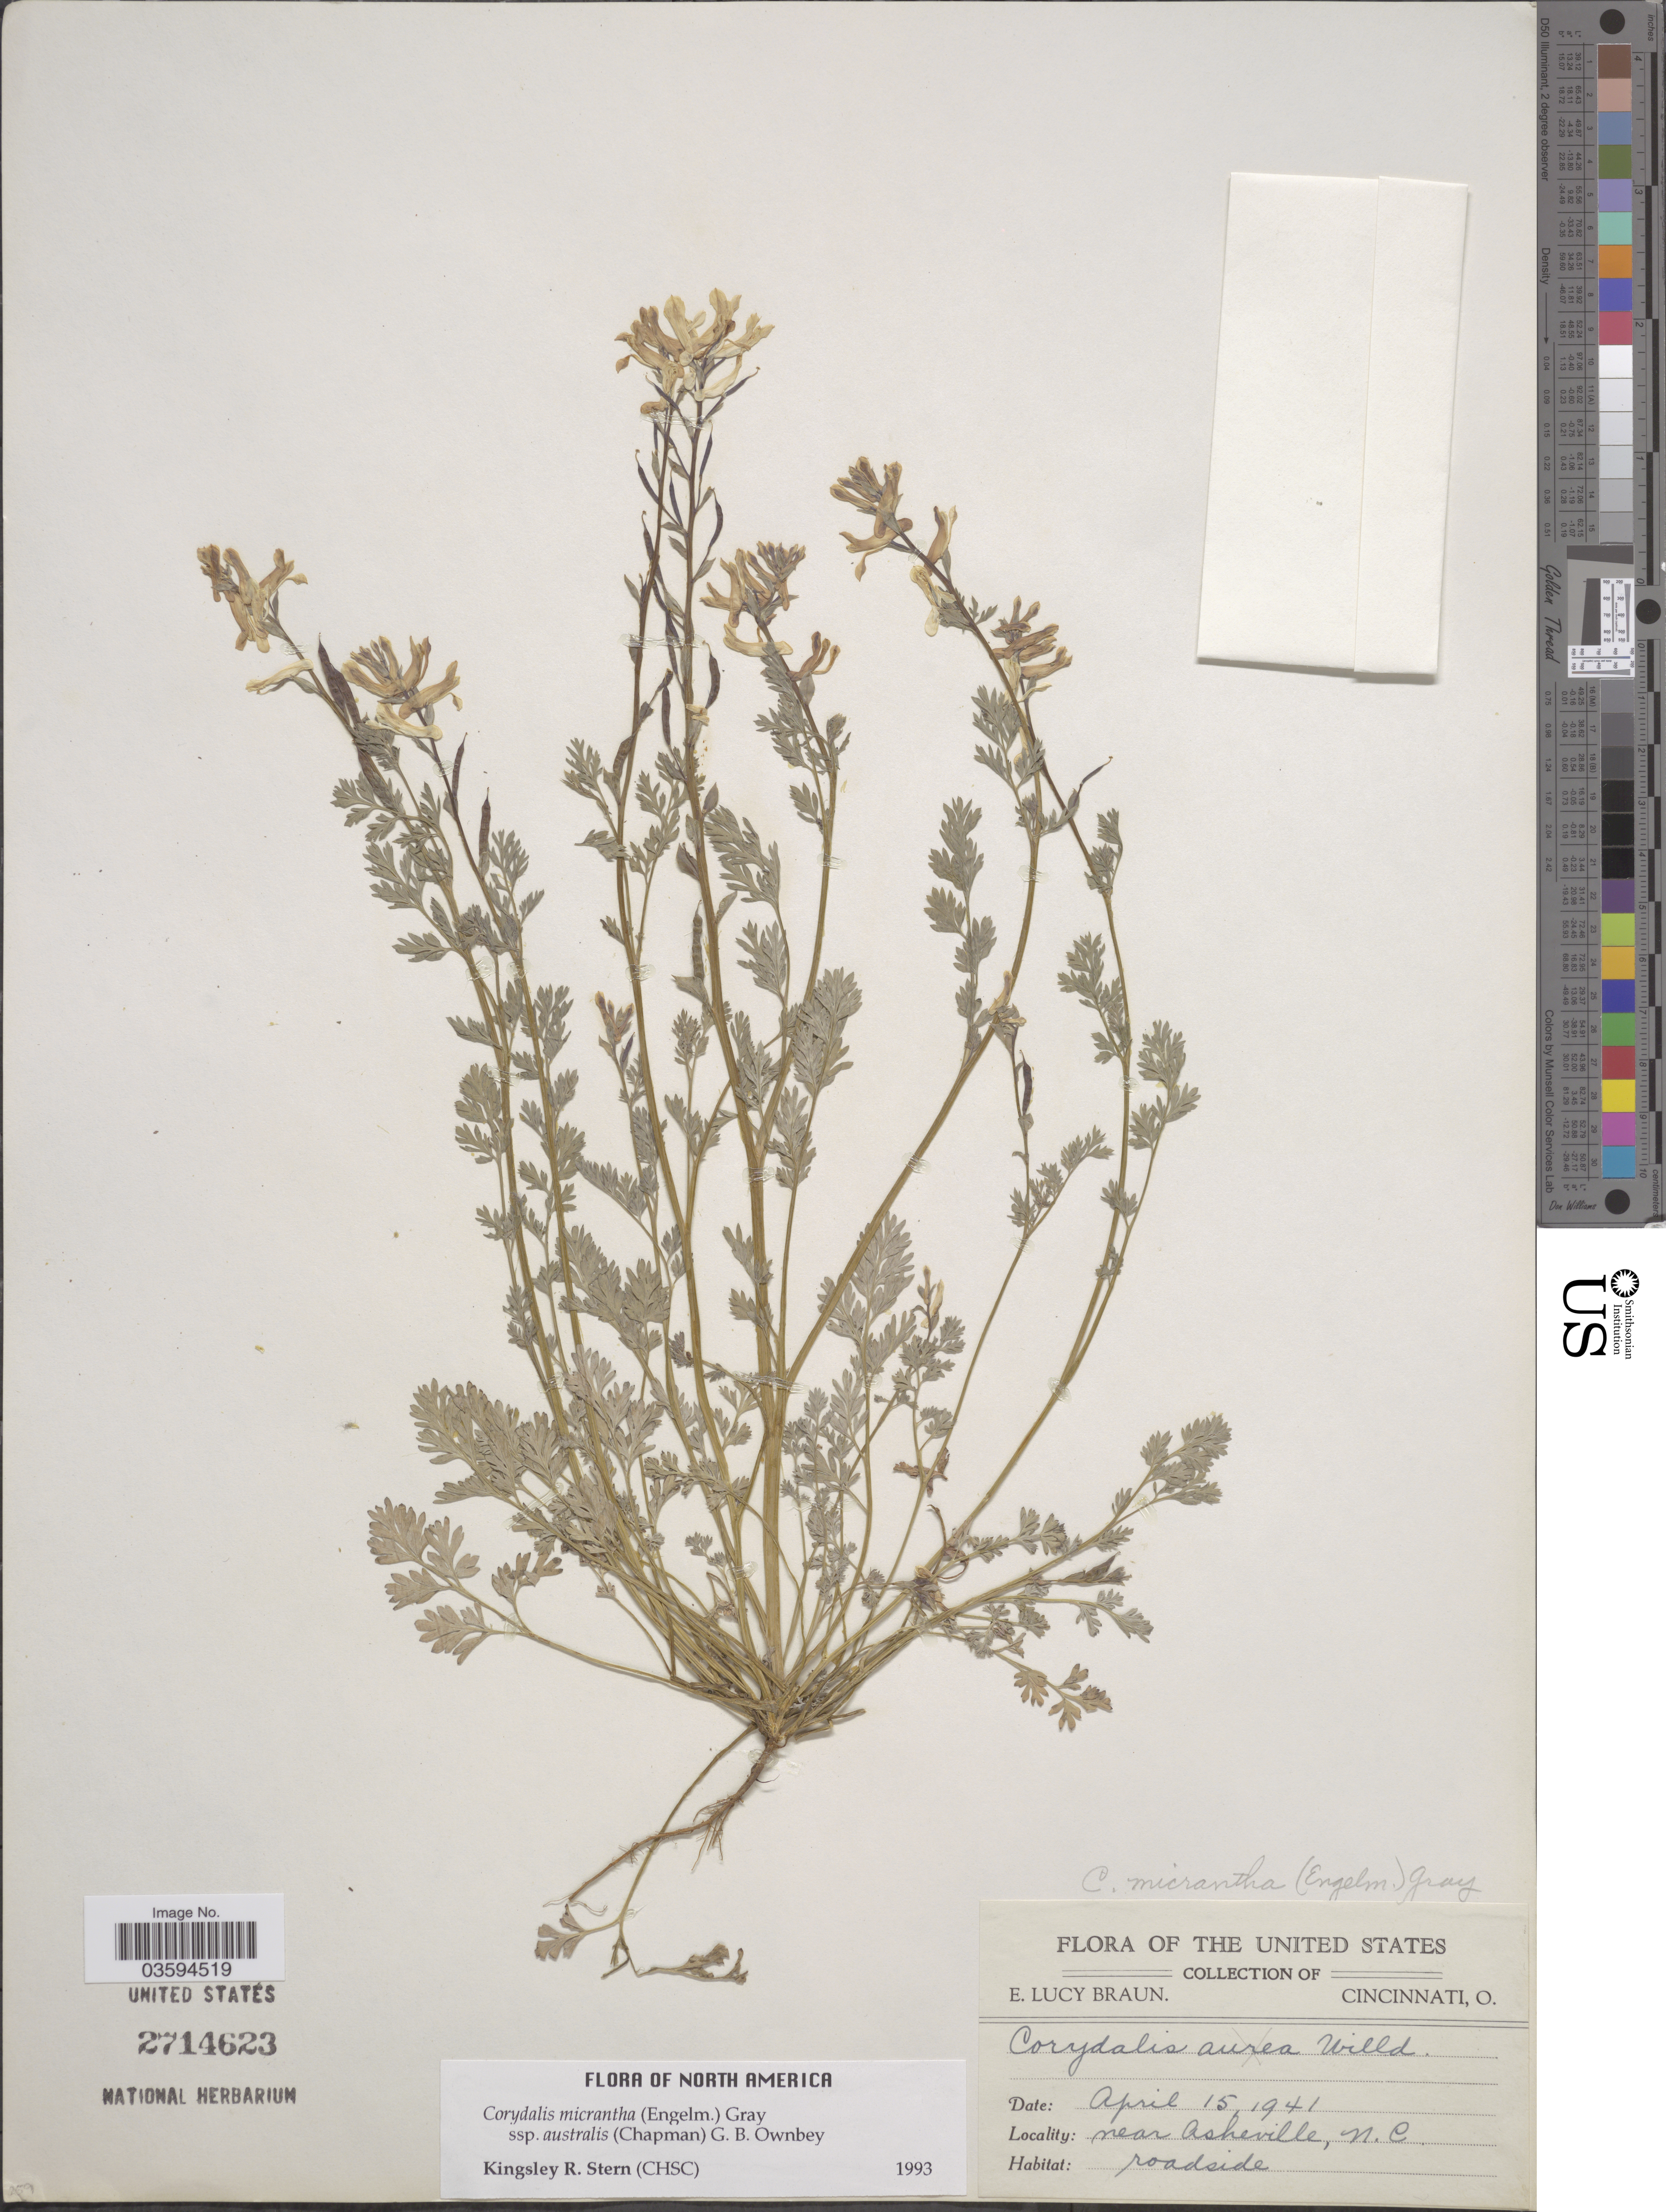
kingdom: Plantae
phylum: Tracheophyta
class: Magnoliopsida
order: Ranunculales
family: Papaveraceae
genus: Corydalis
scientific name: Corydalis micrantha subsp. australis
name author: (Chapm.) G.B. Ownbey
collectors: E. L. Braun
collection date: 1941-04-15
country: United States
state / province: North Carolina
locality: Near Asheville.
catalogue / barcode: US 2714623